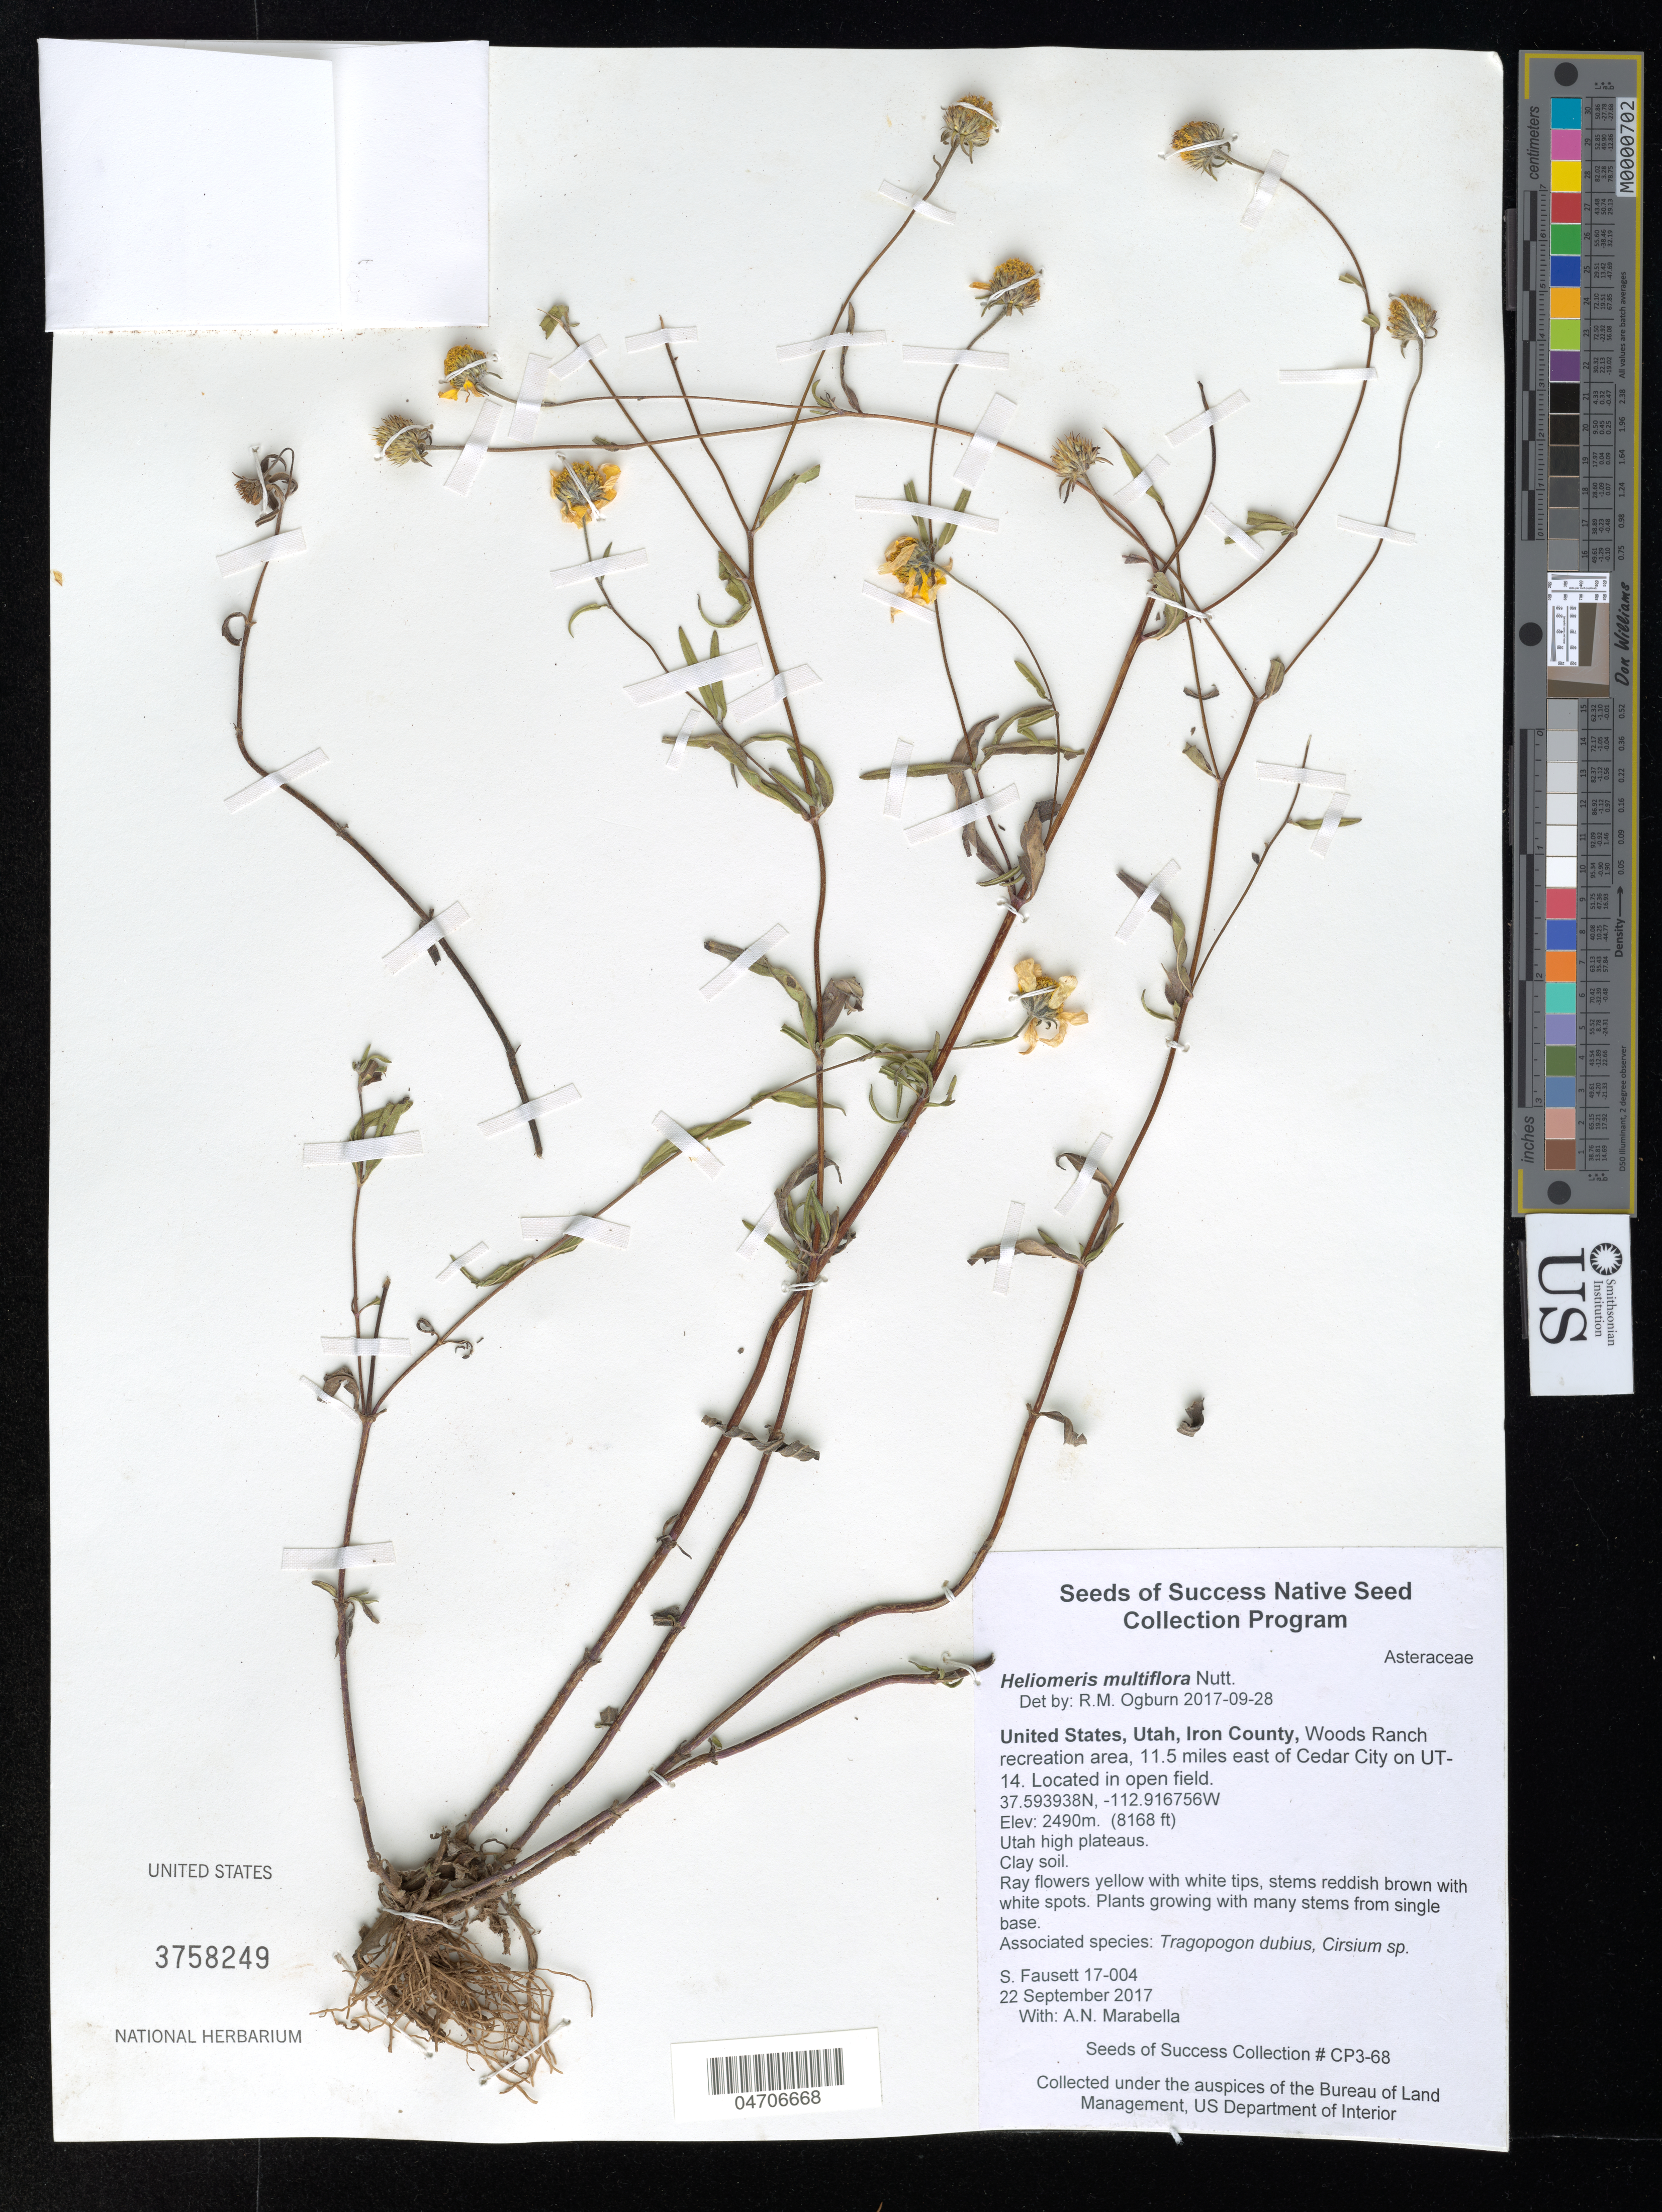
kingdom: Plantae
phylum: Tracheophyta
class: Magnoliopsida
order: Asterales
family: Asteraceae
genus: Heliomeris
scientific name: Heliomeris multiflora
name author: Nutt.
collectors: J. Esplin & A. Marabella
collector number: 17-004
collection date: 2017-09-22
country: United States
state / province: Utah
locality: Iron County, Woods Ranch recreation area, 11.5 miles east of Cedar City on UT-14. Utah high plateaus.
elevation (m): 2490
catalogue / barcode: US 3758249